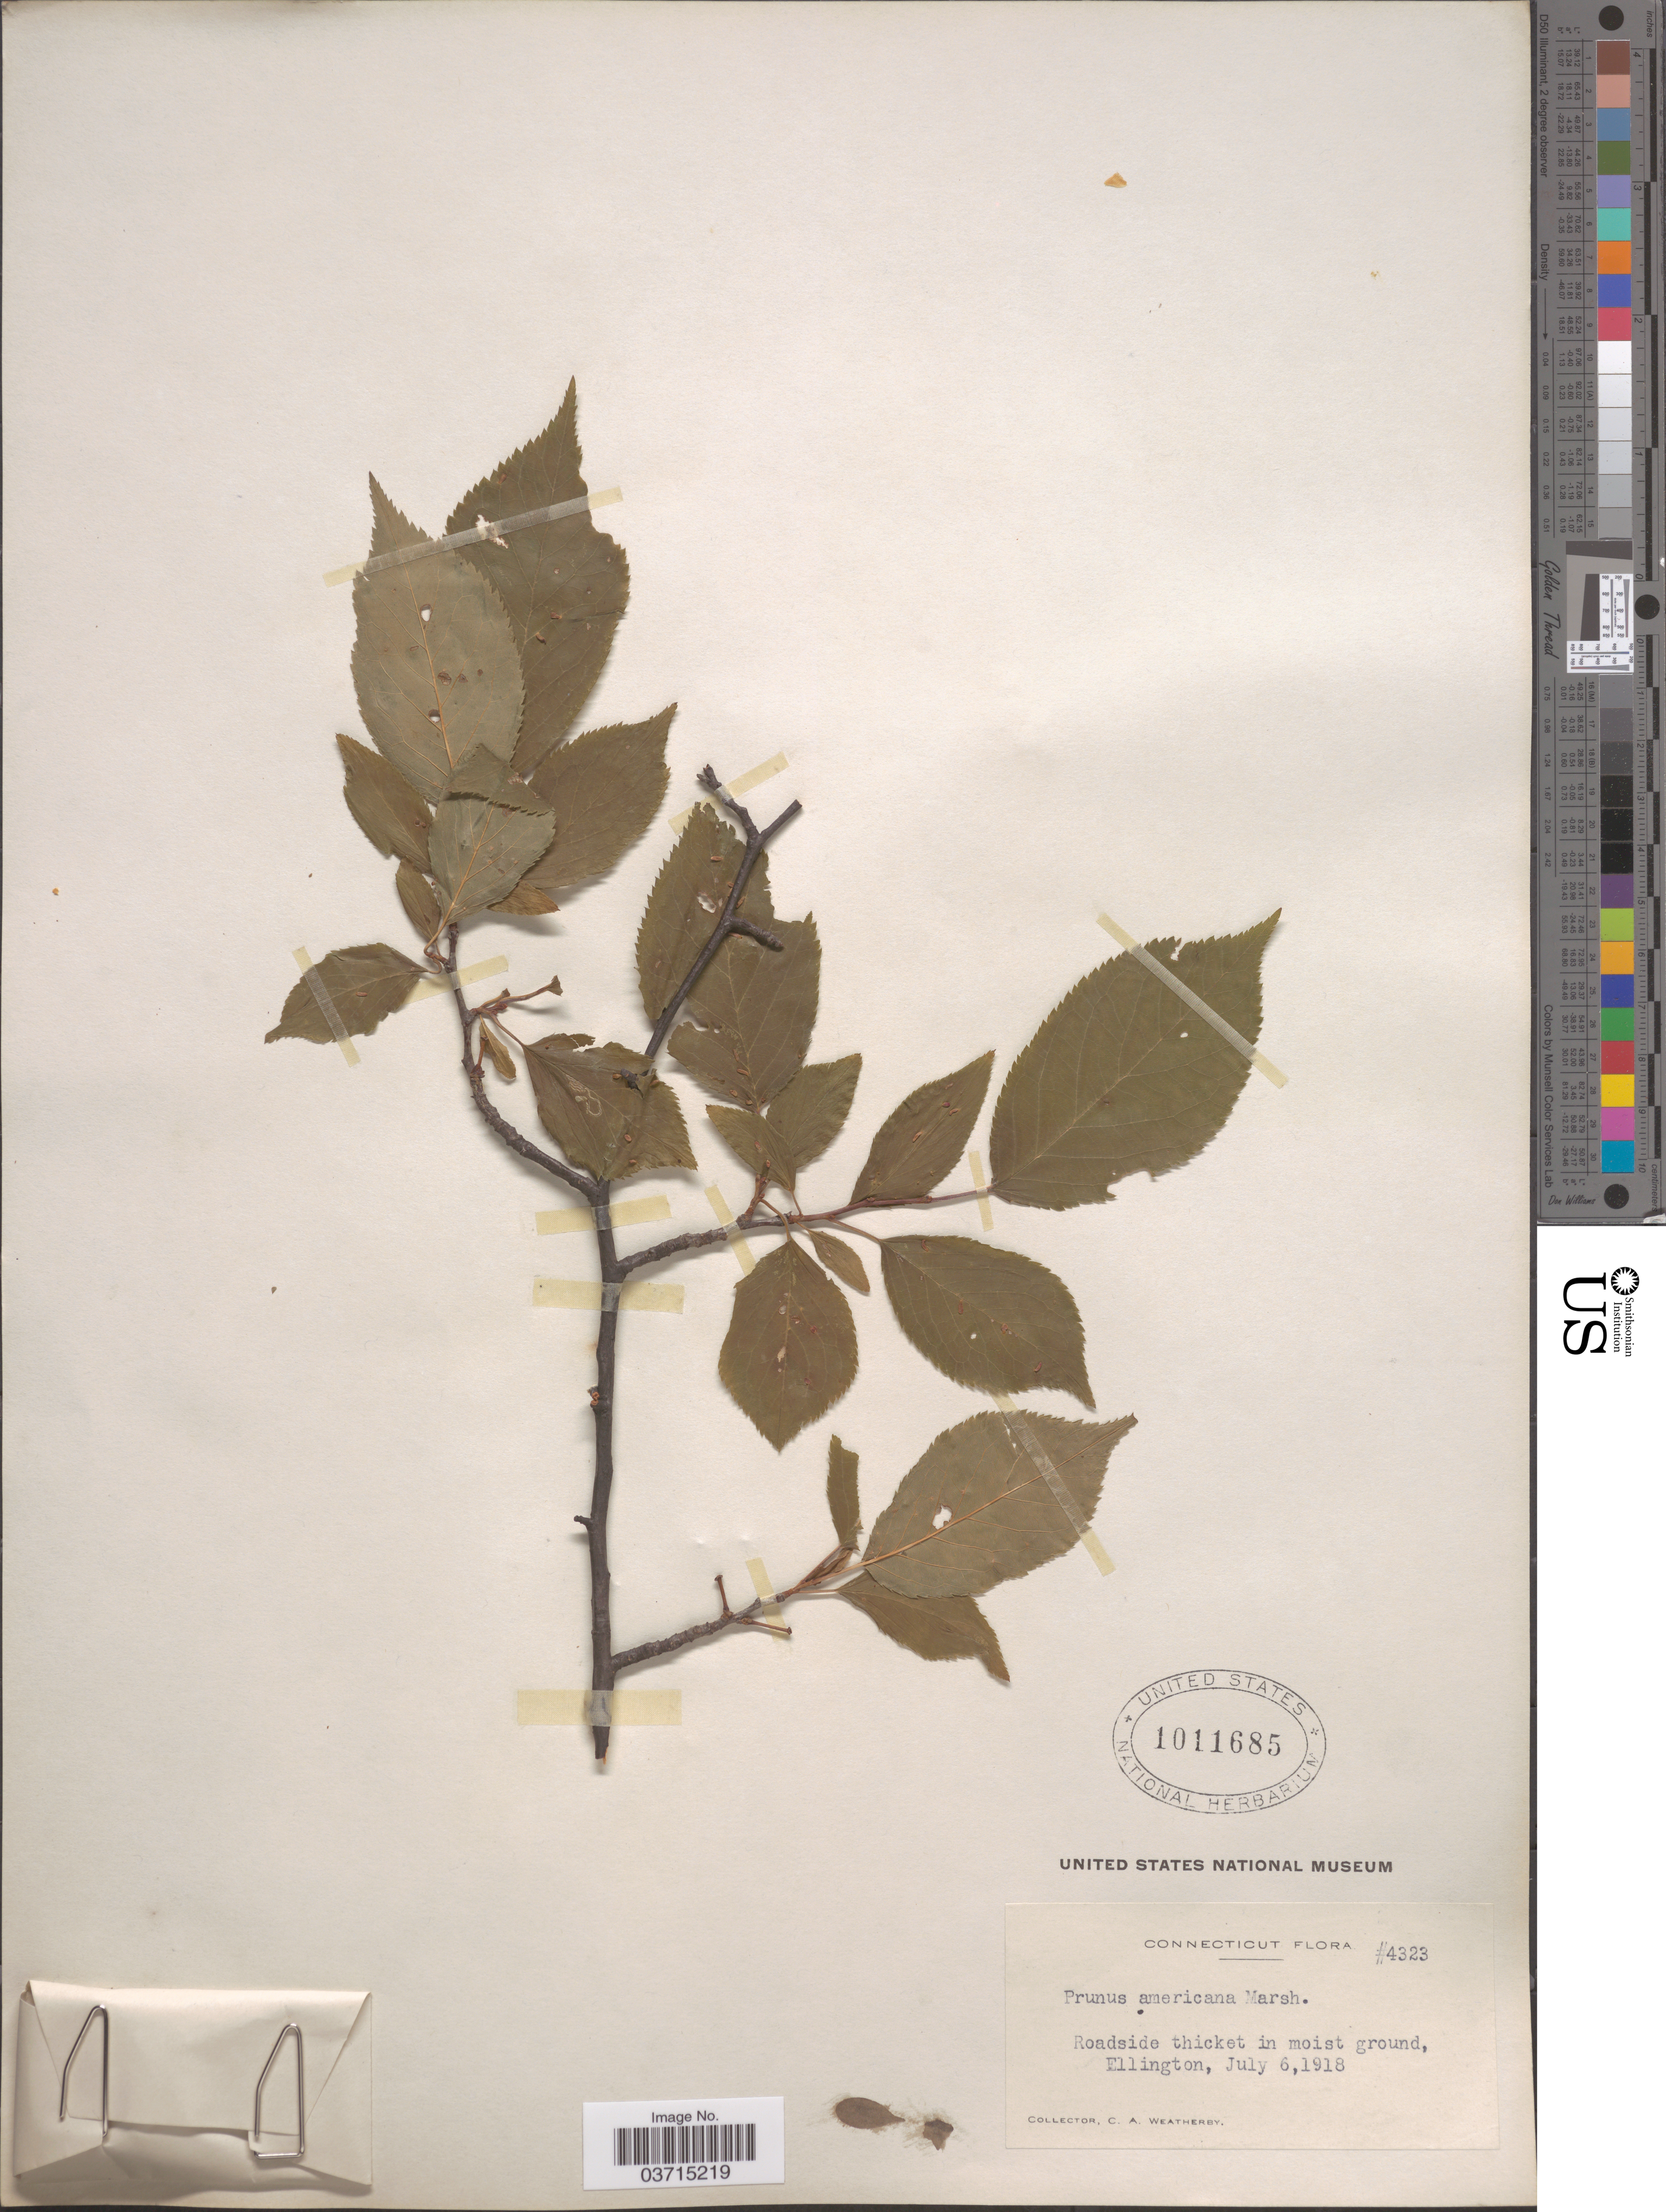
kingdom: Plantae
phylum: Tracheophyta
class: Magnoliopsida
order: Rosales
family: Rosaceae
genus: Prunus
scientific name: Prunus americana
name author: Marshall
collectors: C. A. Weatherby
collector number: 4323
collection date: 1918-07-06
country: United States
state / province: Connecticut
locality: Ellington.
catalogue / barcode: US 1011685